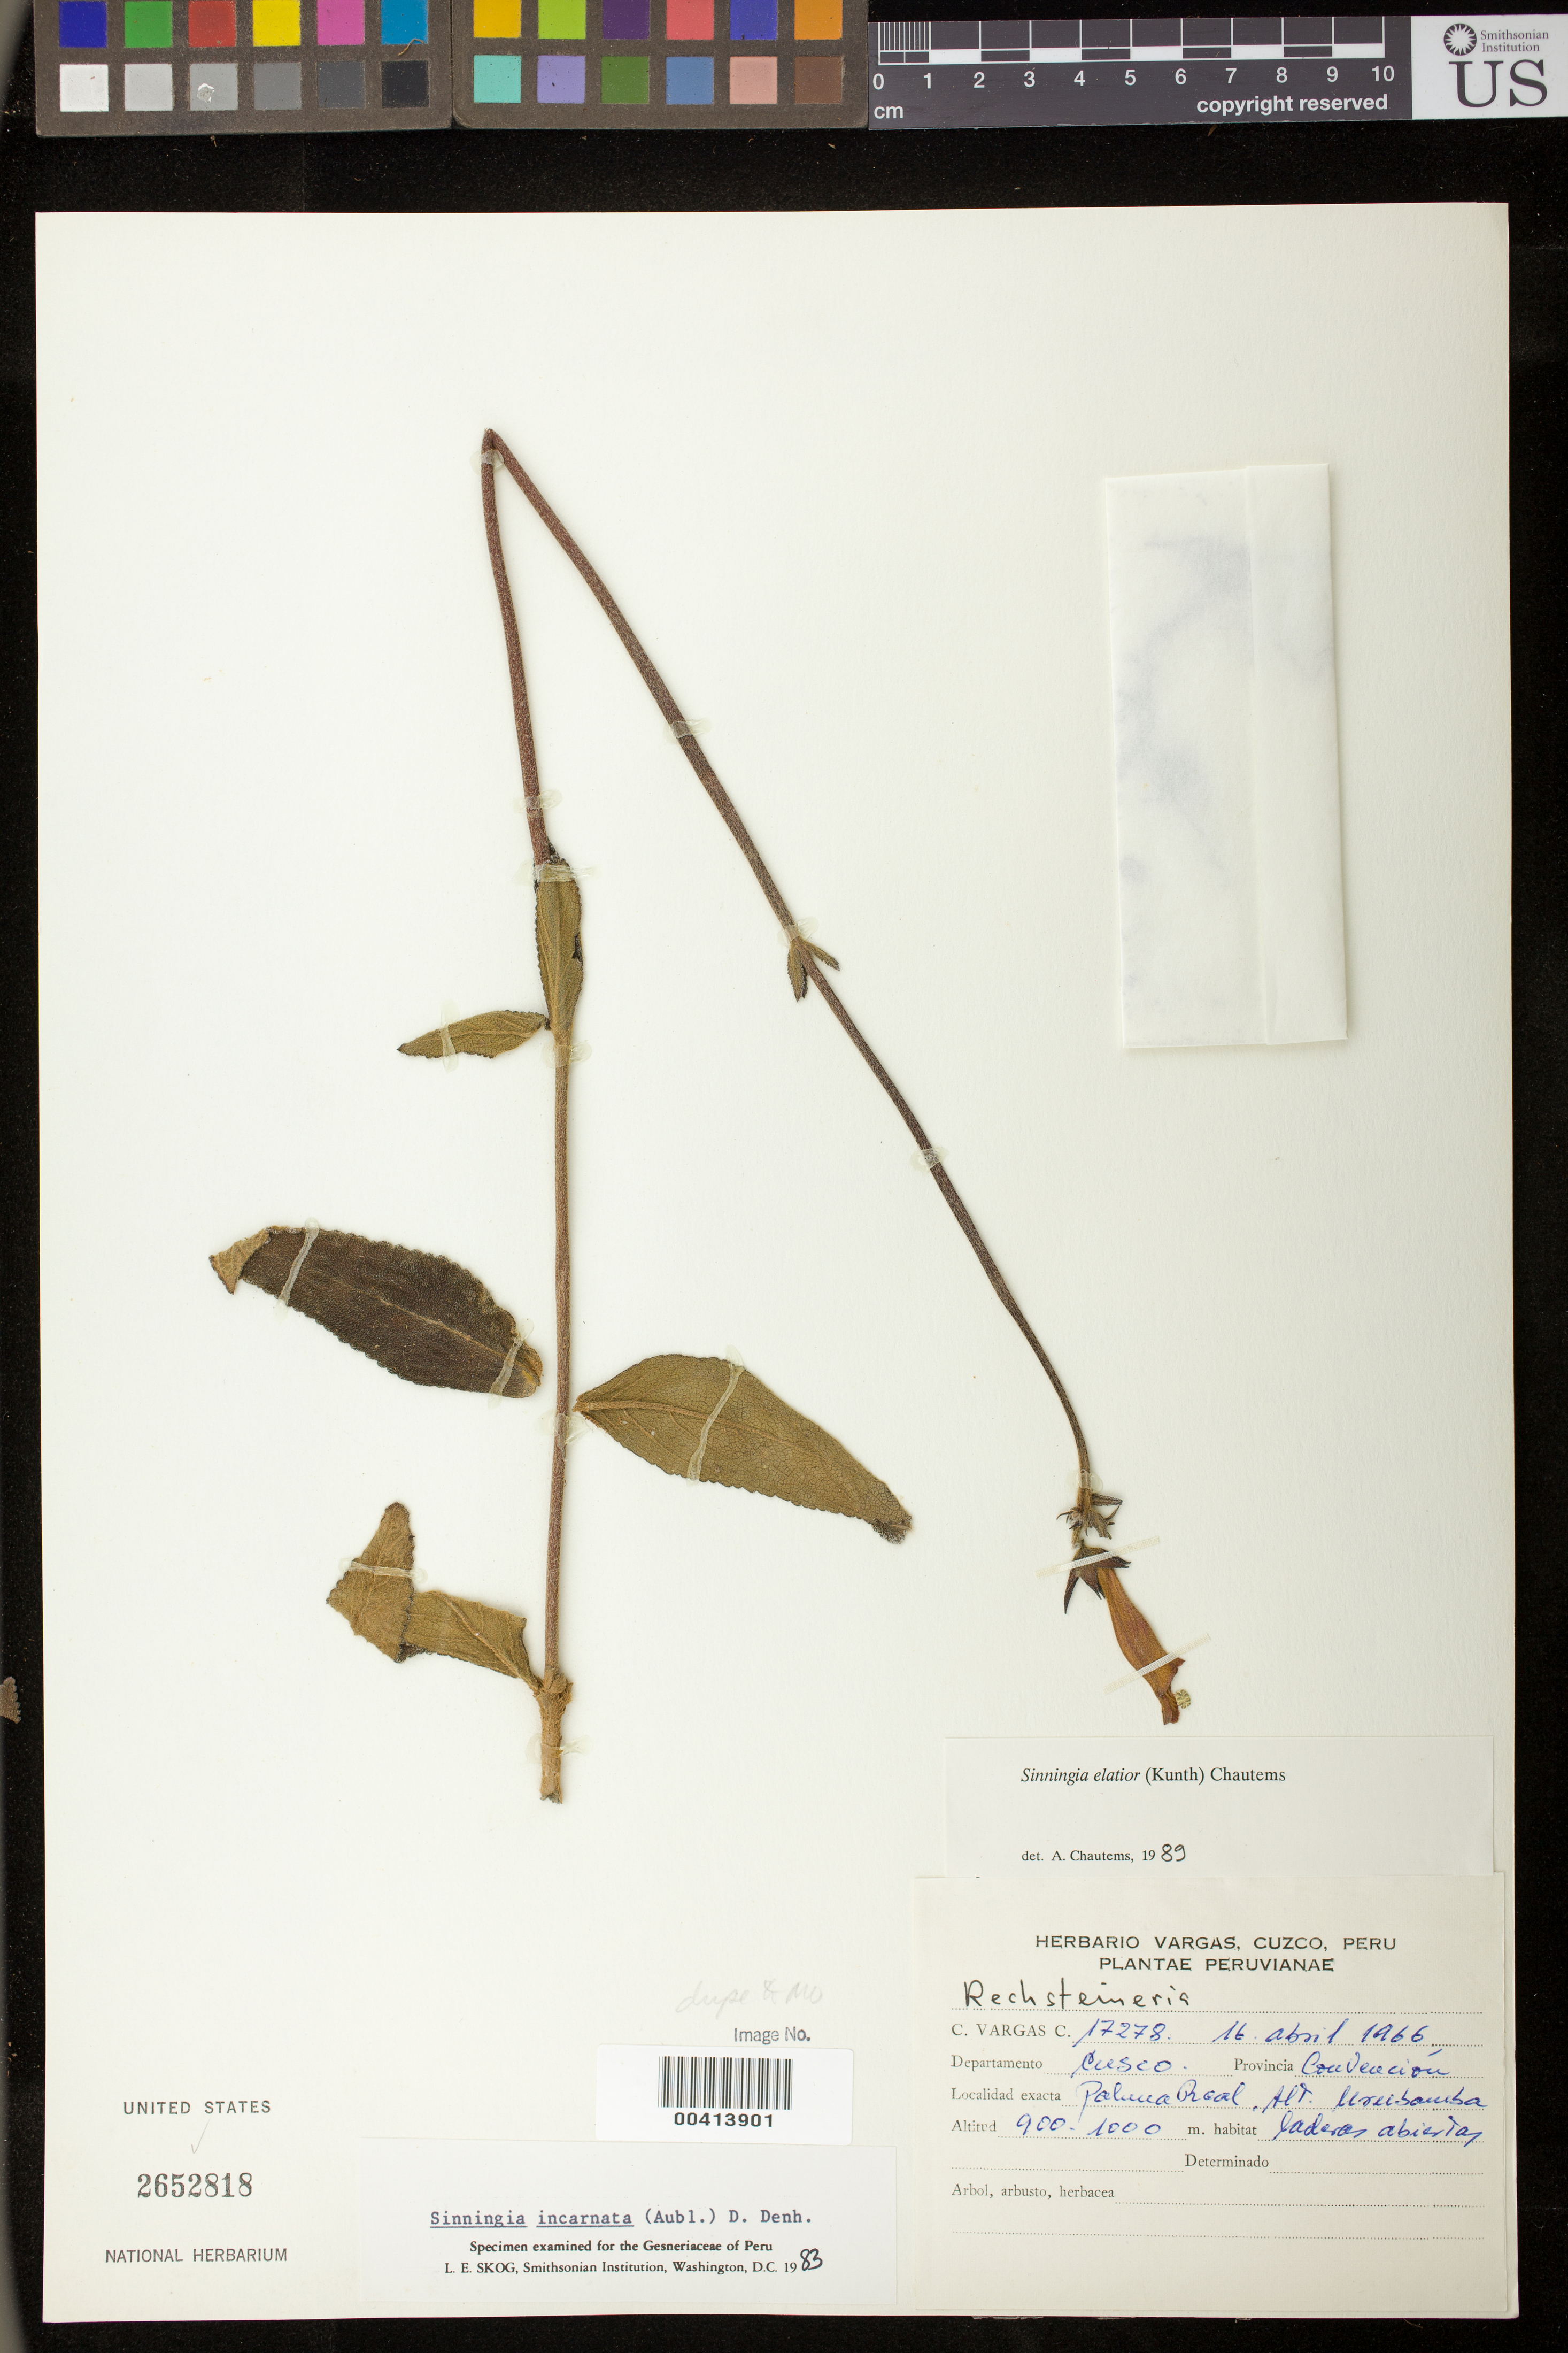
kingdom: Plantae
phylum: Tracheophyta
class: Magnoliopsida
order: Lamiales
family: Gesneriaceae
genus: Sinningia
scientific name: Sinningia elatior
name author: (Kunth) Chautems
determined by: Skog, Laurence E.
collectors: C. Vargas C.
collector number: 17278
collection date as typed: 16 Apr 1966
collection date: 1966-04-16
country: Peru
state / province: Cusco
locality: Prov. Convención, Palmar-Real, Alto Urubambo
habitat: laderas abiertas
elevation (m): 900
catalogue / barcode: US 2652818